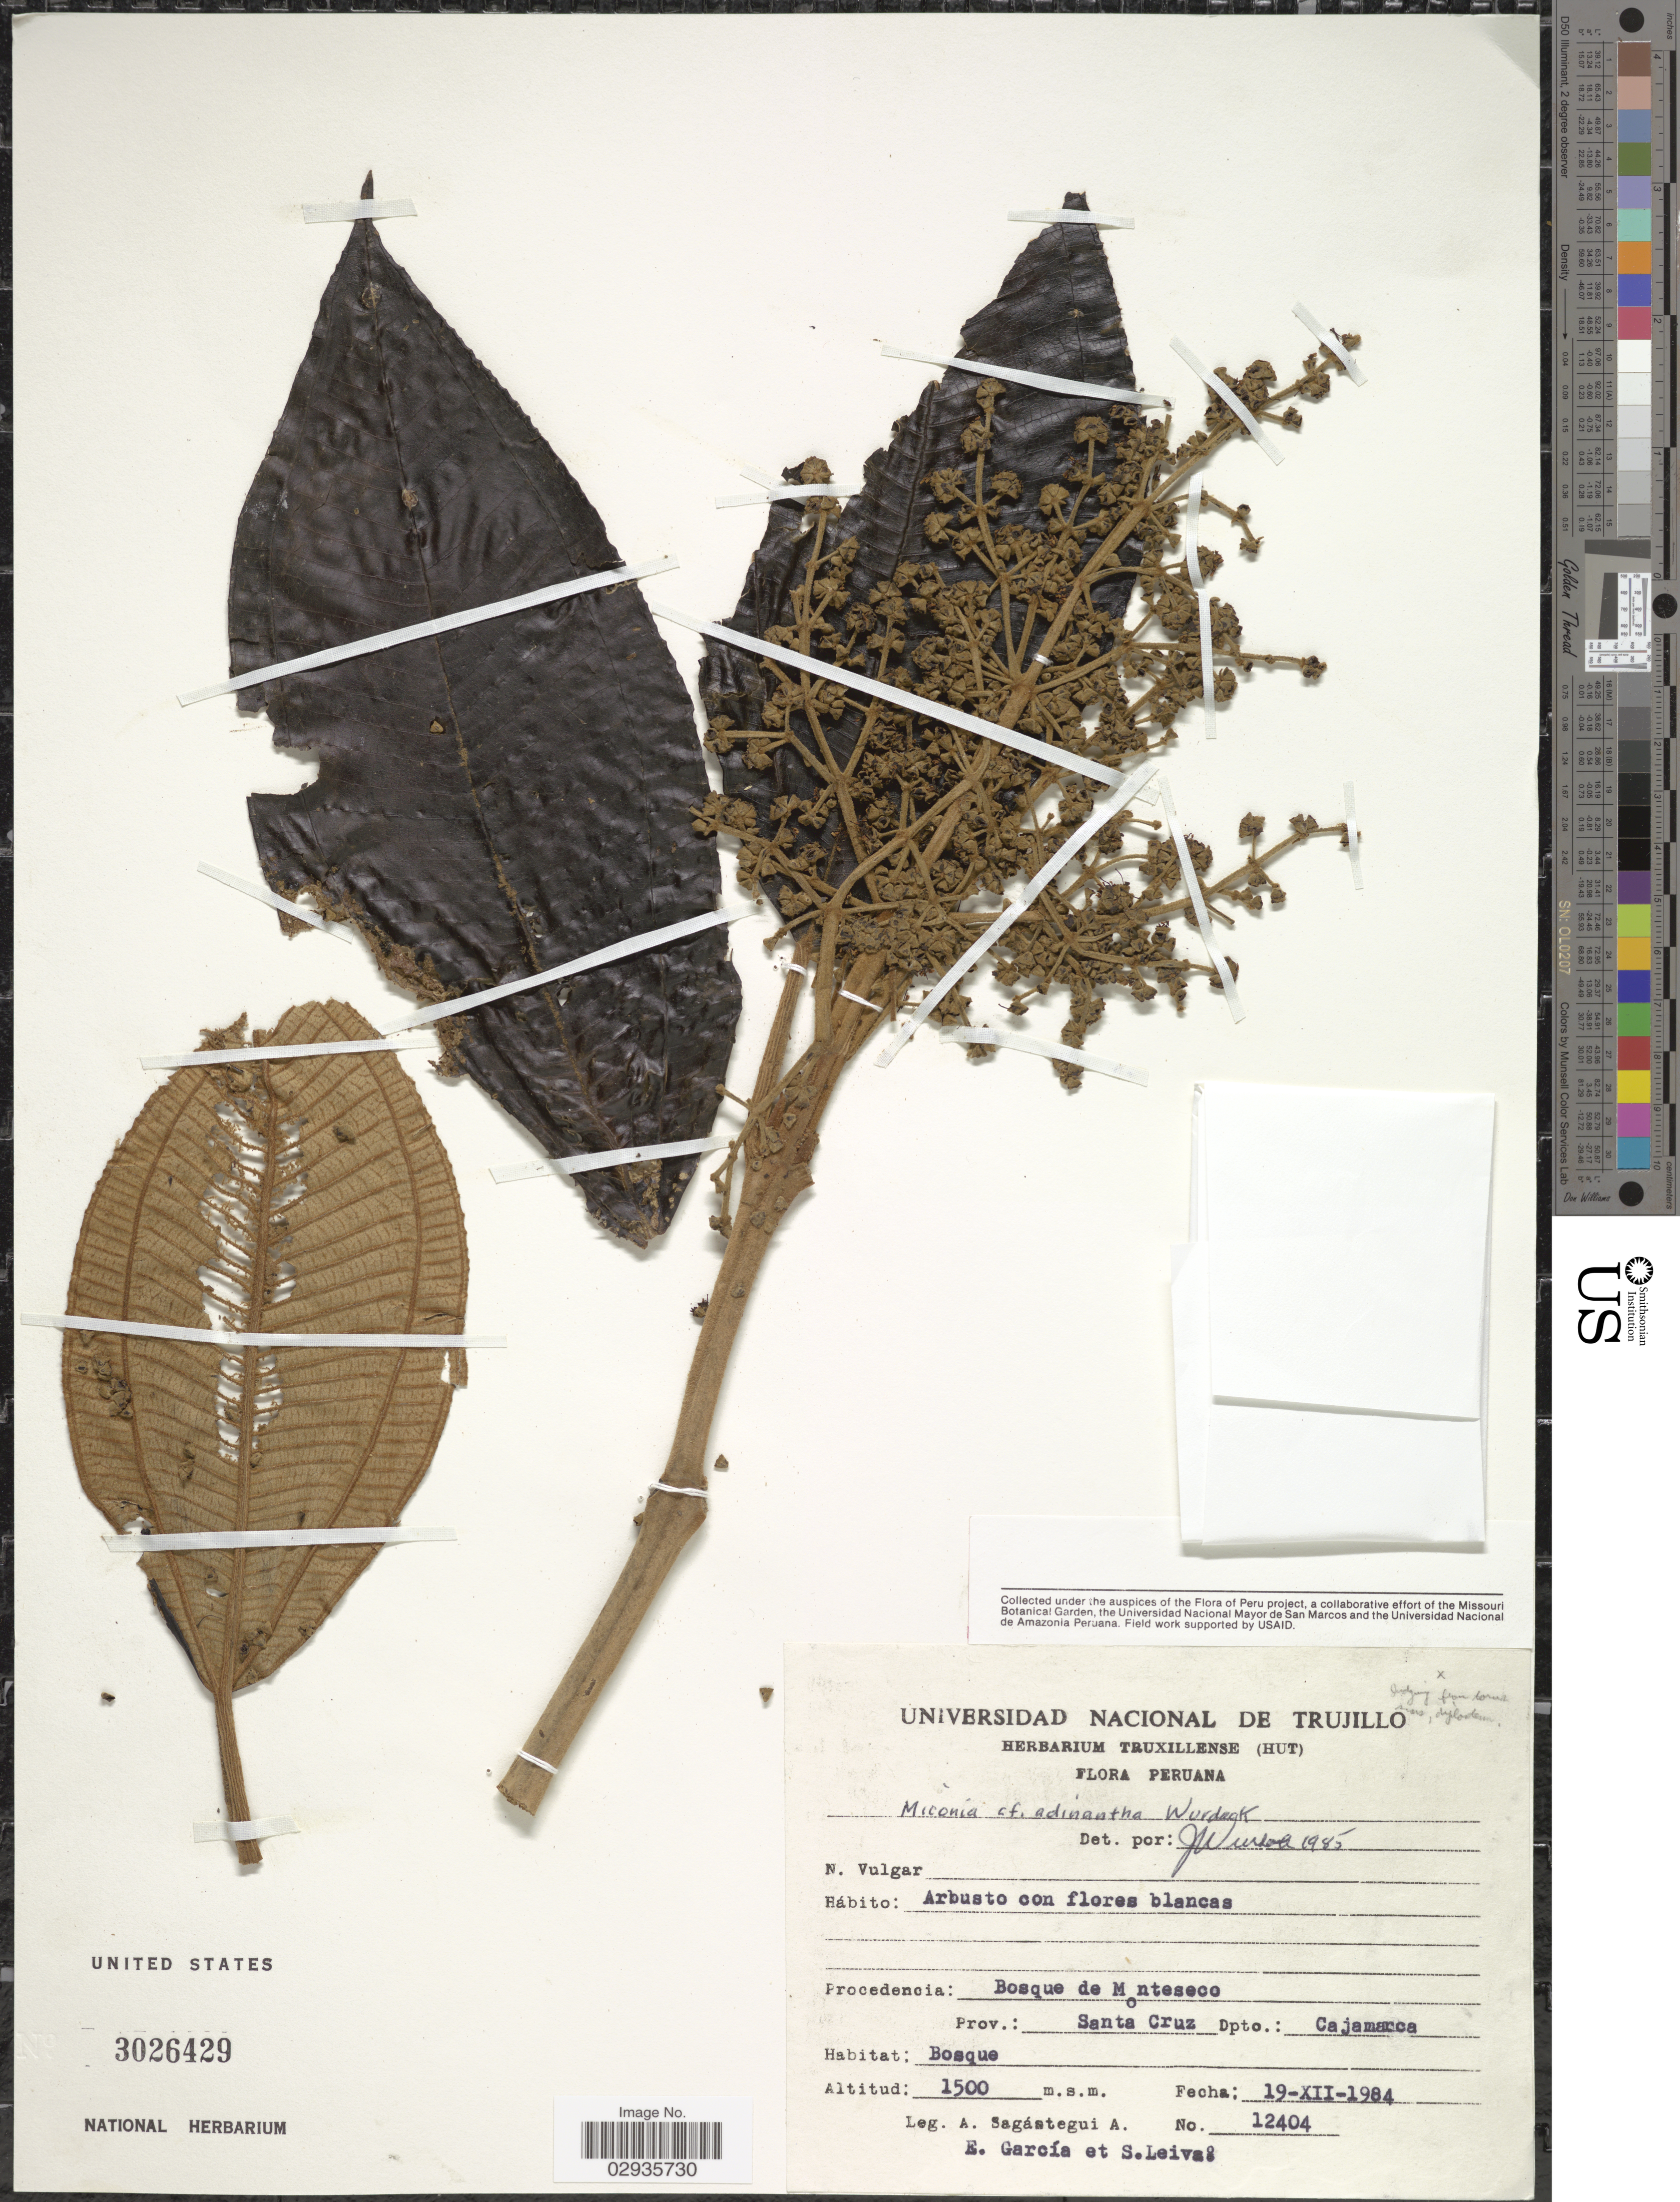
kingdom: Plantae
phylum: Tracheophyta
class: Magnoliopsida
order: Myrtales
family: Melastomataceae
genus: Miconia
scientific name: Miconia adinantha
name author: Wurdack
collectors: A. Sagástegui A., E. García & S. Leiva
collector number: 12404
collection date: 1984-12-19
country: Peru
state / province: Cajamarca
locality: Bosque de Monteseco. Prov.: Santa Cruz Dpto.: Cajamarca.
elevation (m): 1500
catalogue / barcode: US 3026429